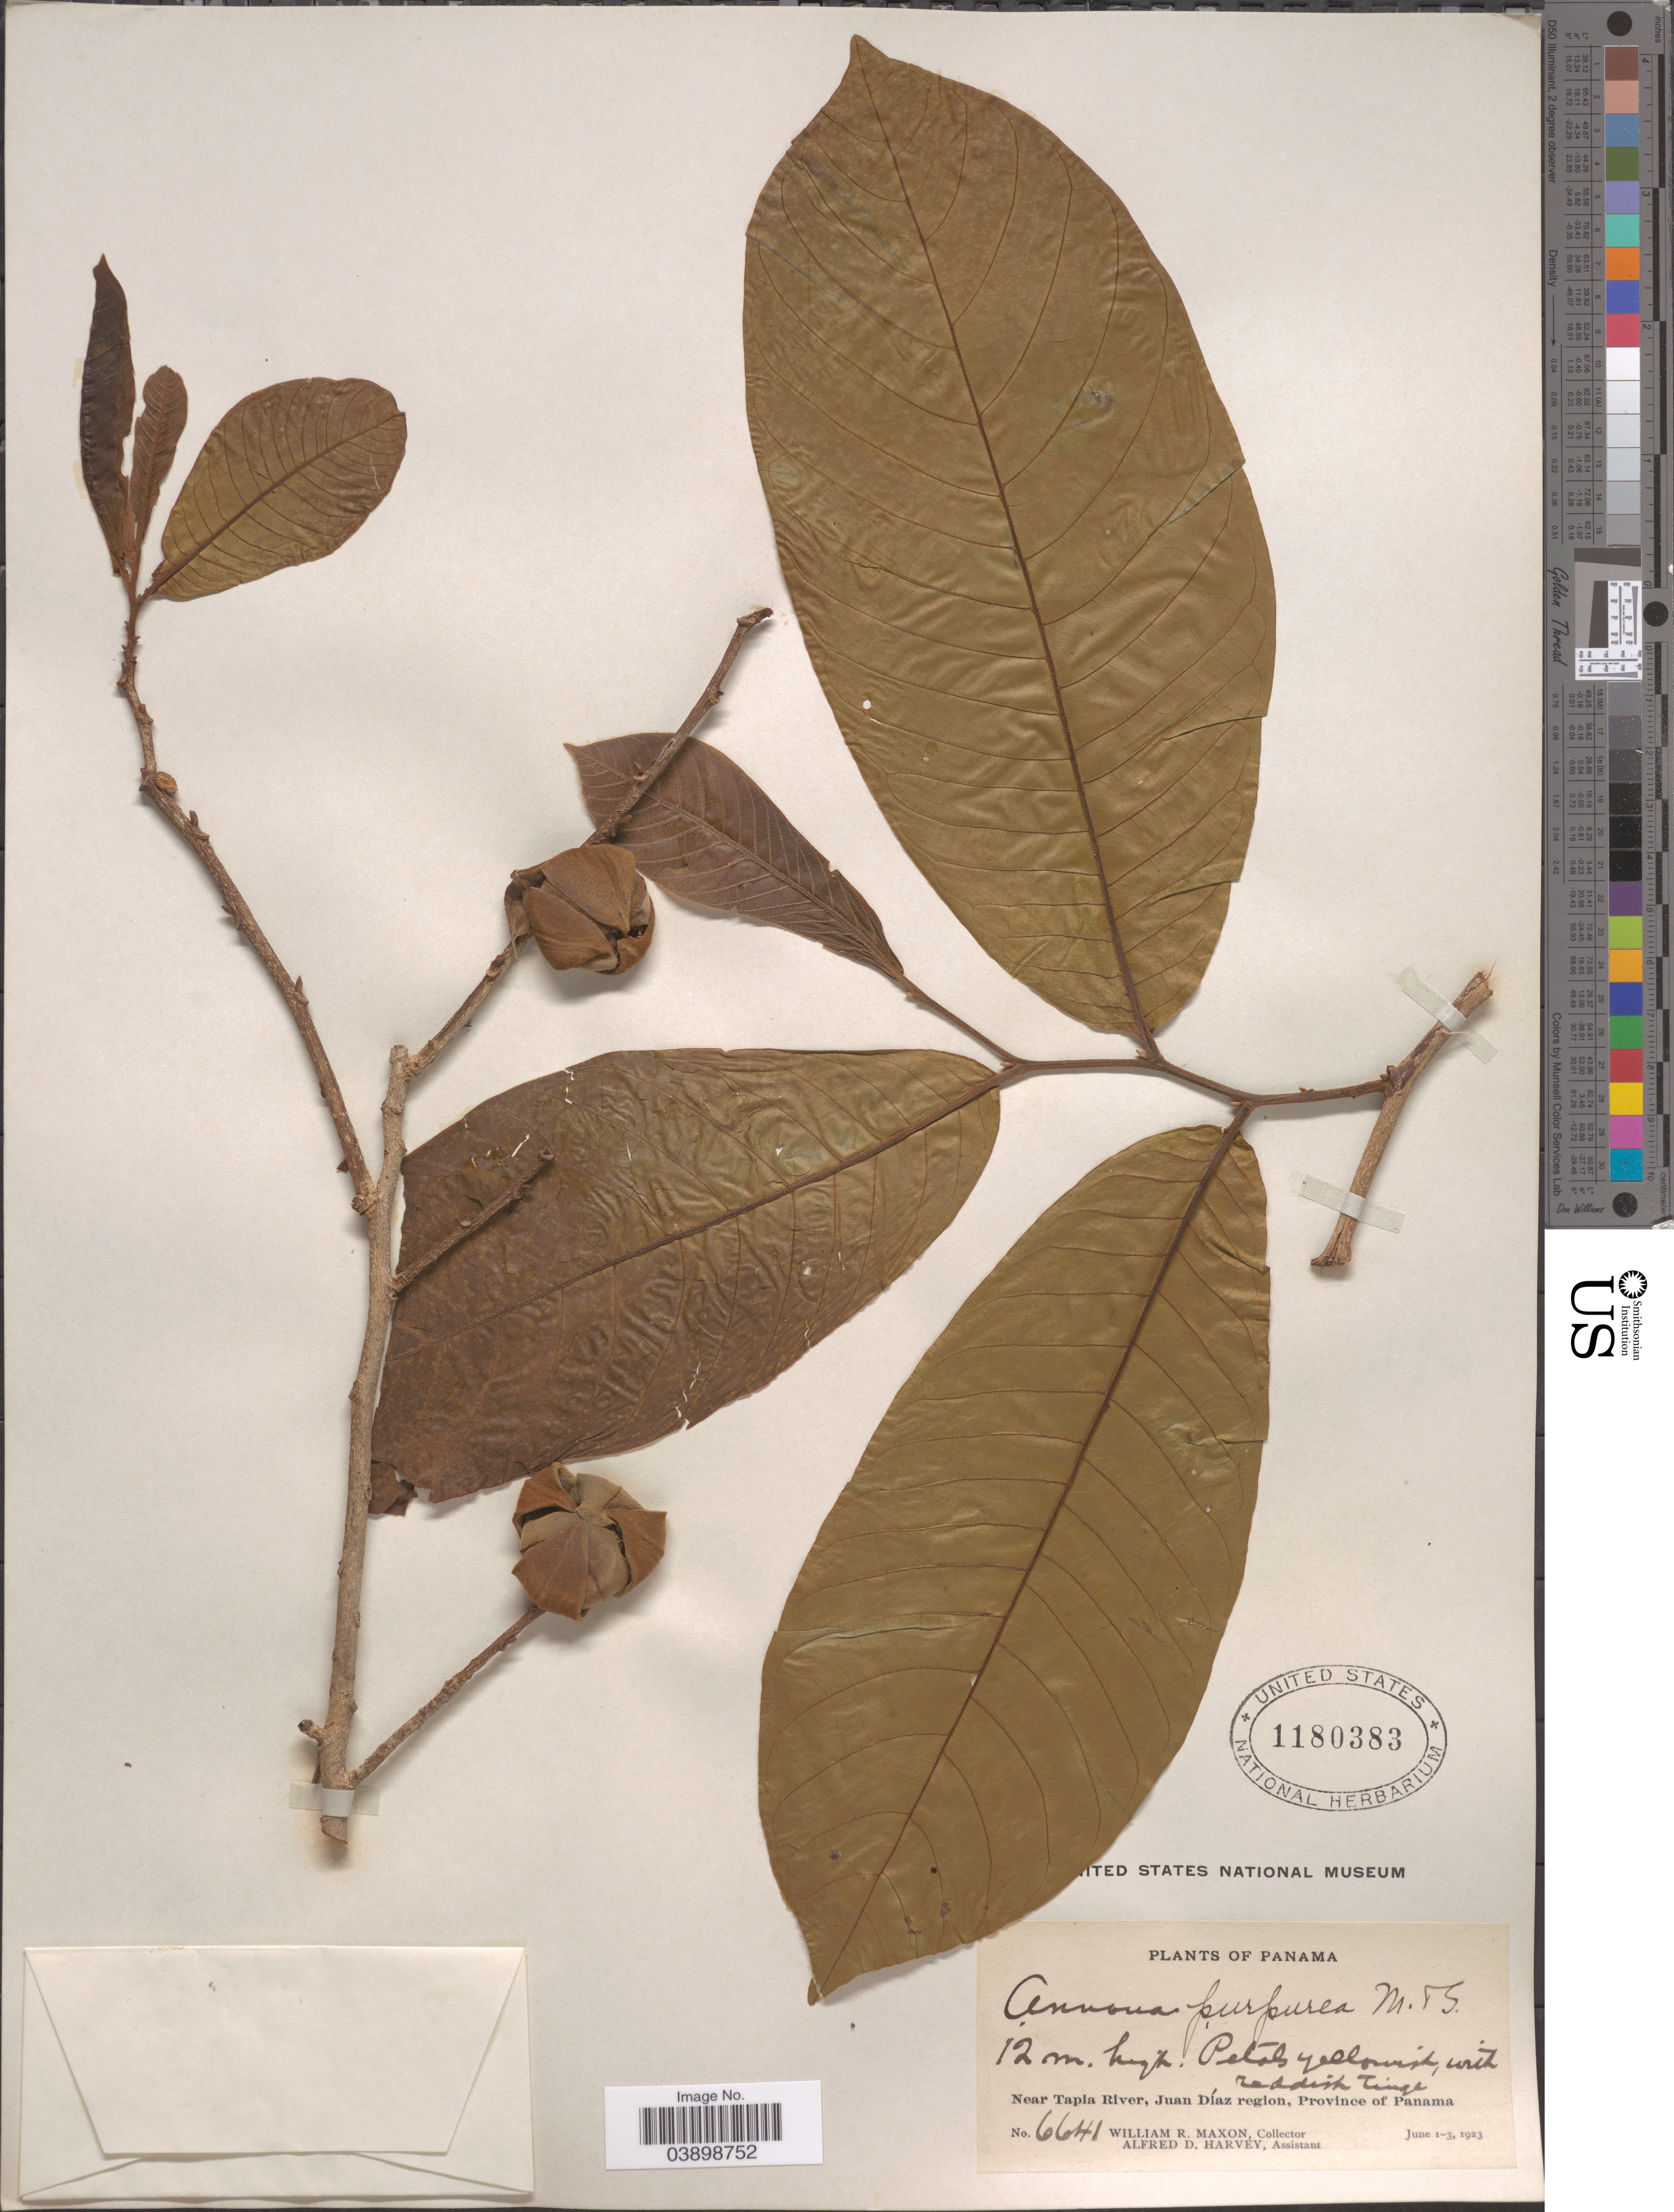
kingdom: Plantae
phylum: Tracheophyta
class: Magnoliopsida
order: Magnoliales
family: Annonaceae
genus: Annona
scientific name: Annona purpurea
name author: Moc. & Sessé ex Dunal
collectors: W. R. Maxon & A. D. Harvey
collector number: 6641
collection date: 1923-06-01/1923-06-03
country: Panama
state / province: Panamá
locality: Near Tapia River, Juan Díaz region.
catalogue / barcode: US 1180383